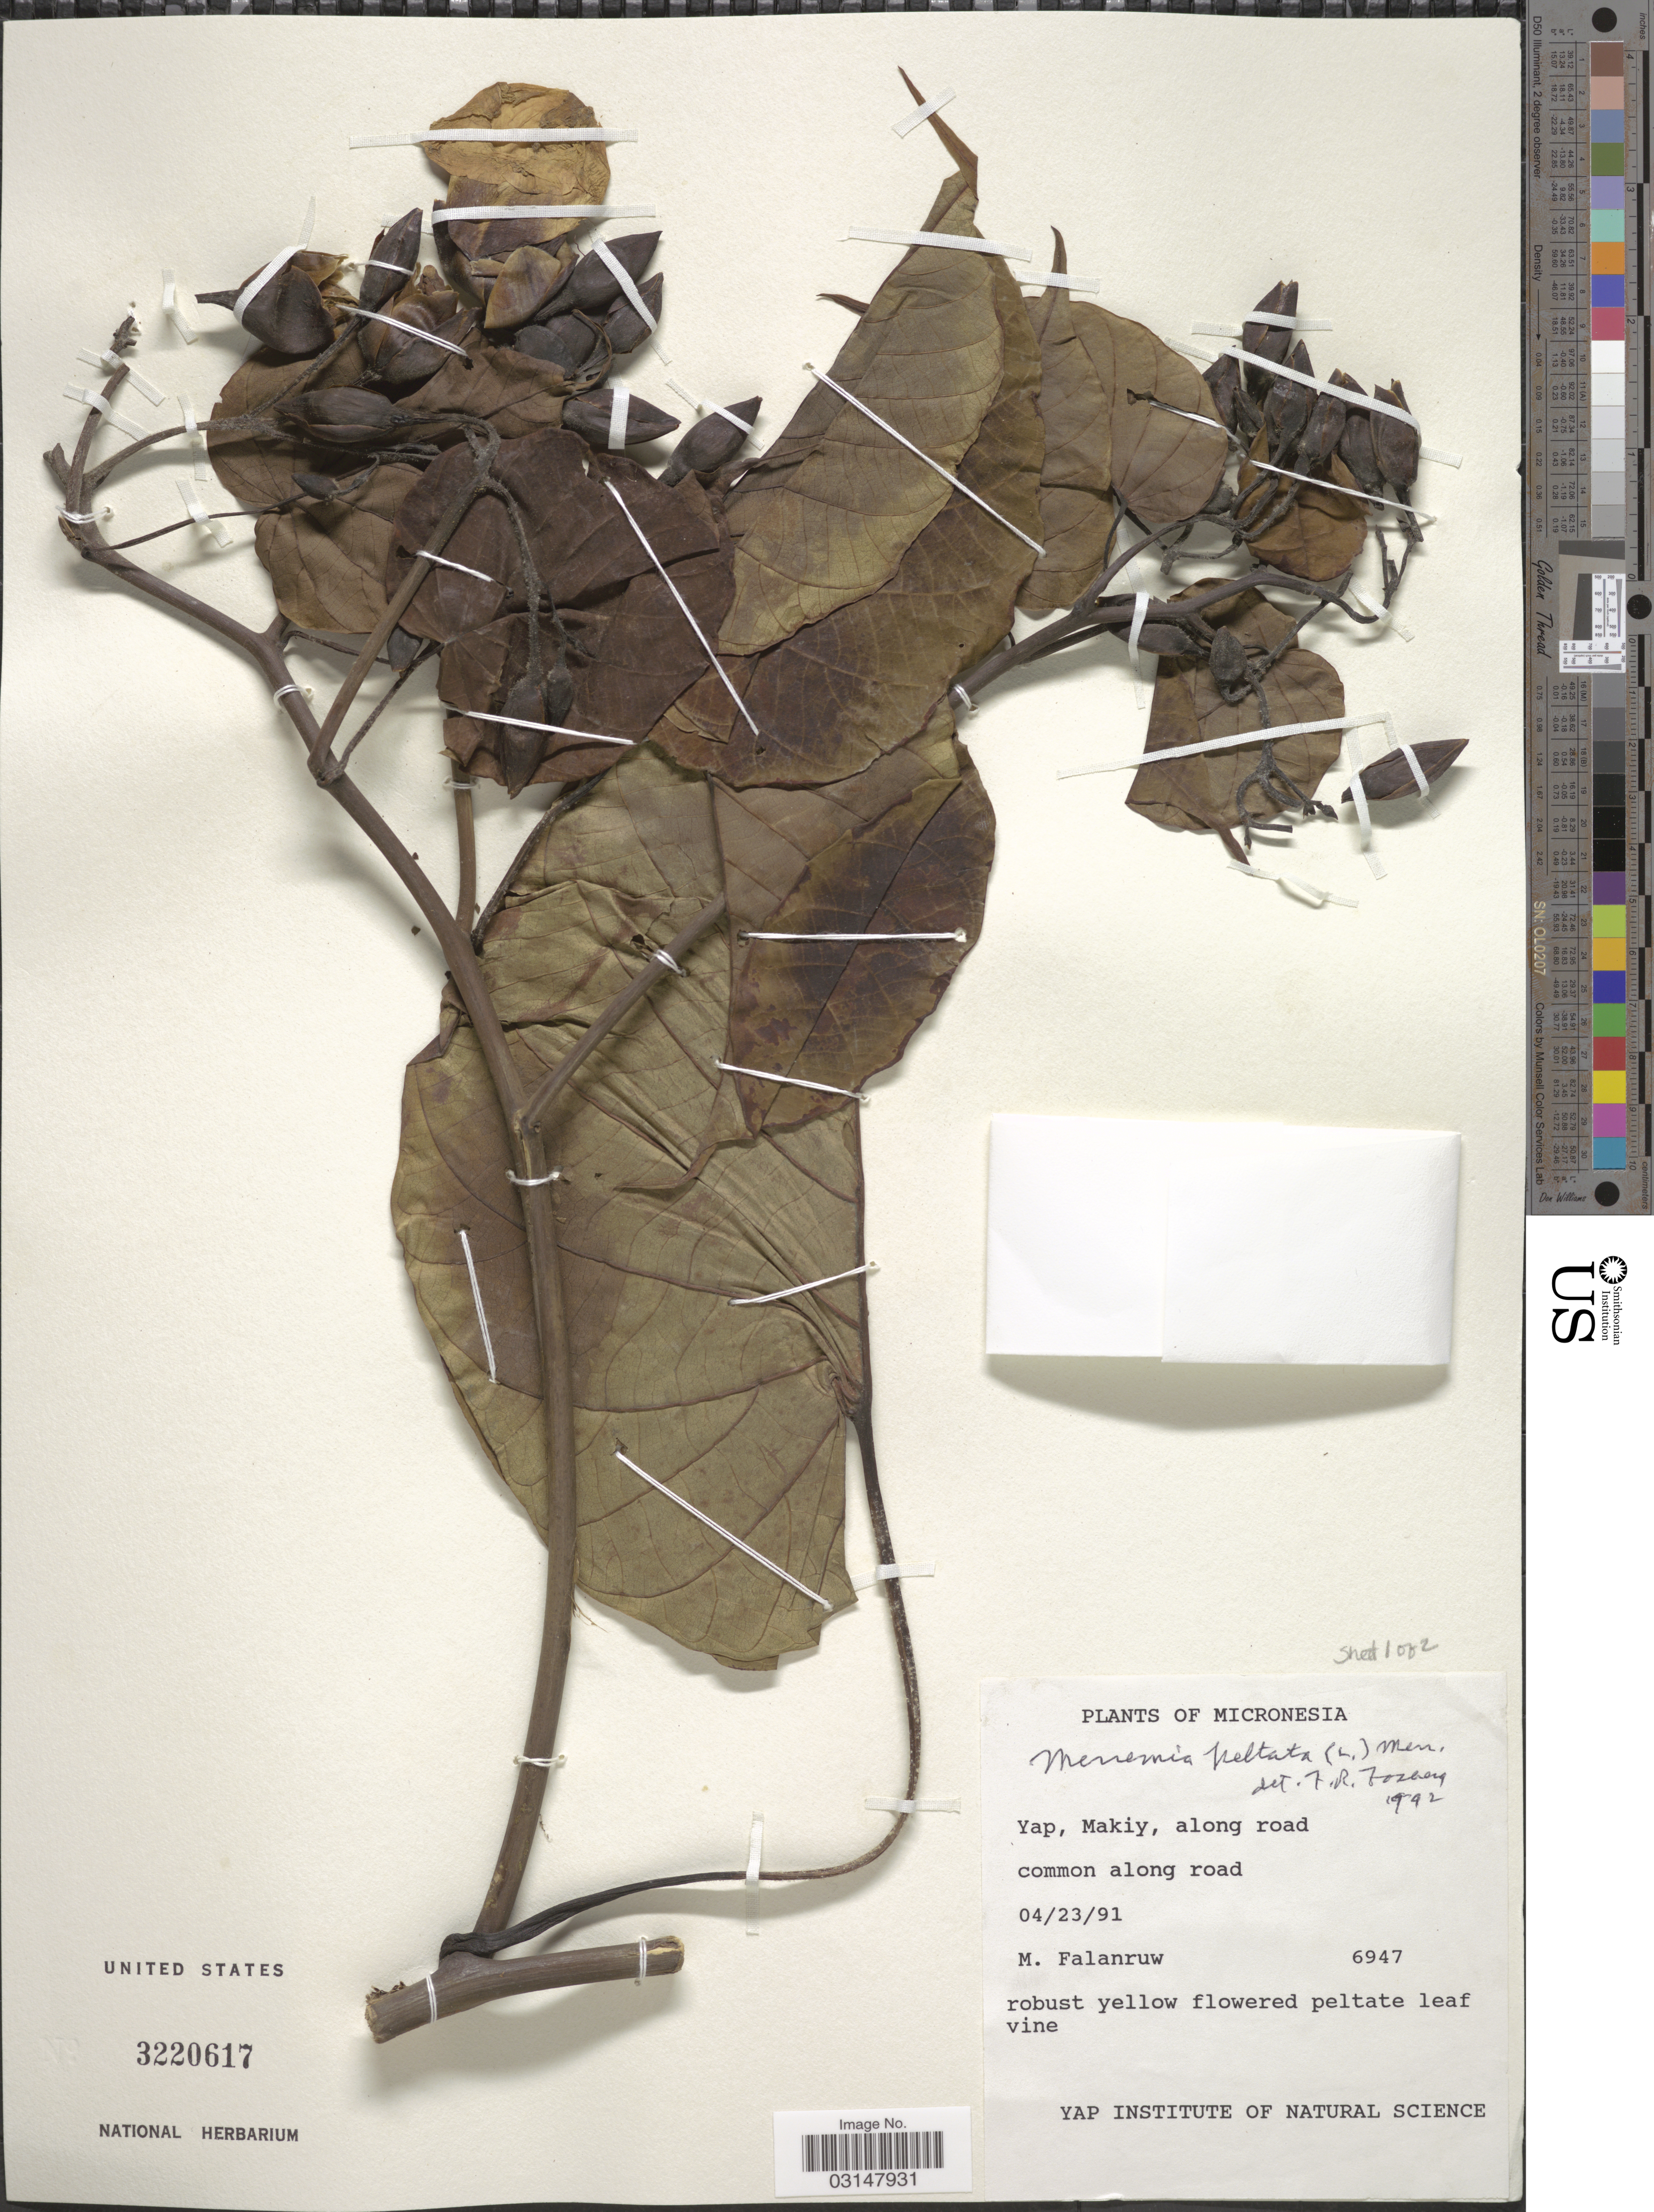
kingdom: Plantae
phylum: Tracheophyta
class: Magnoliopsida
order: Solanales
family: Convolvulaceae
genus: Decalobanthus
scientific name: Decalobanthus peltatus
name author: (L.) A. R. Simões & Staples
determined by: Wagner, W. L., (BOT), Smithsonian Institution - National Museum of Natural History (UNITED STATES)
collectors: M. Falanruw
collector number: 6947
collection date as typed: Transcribed d/m/y: 23/4/91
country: Micronesia, Federated States of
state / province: Yap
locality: Micronesia. Makiy, along road.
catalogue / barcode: US 3220617